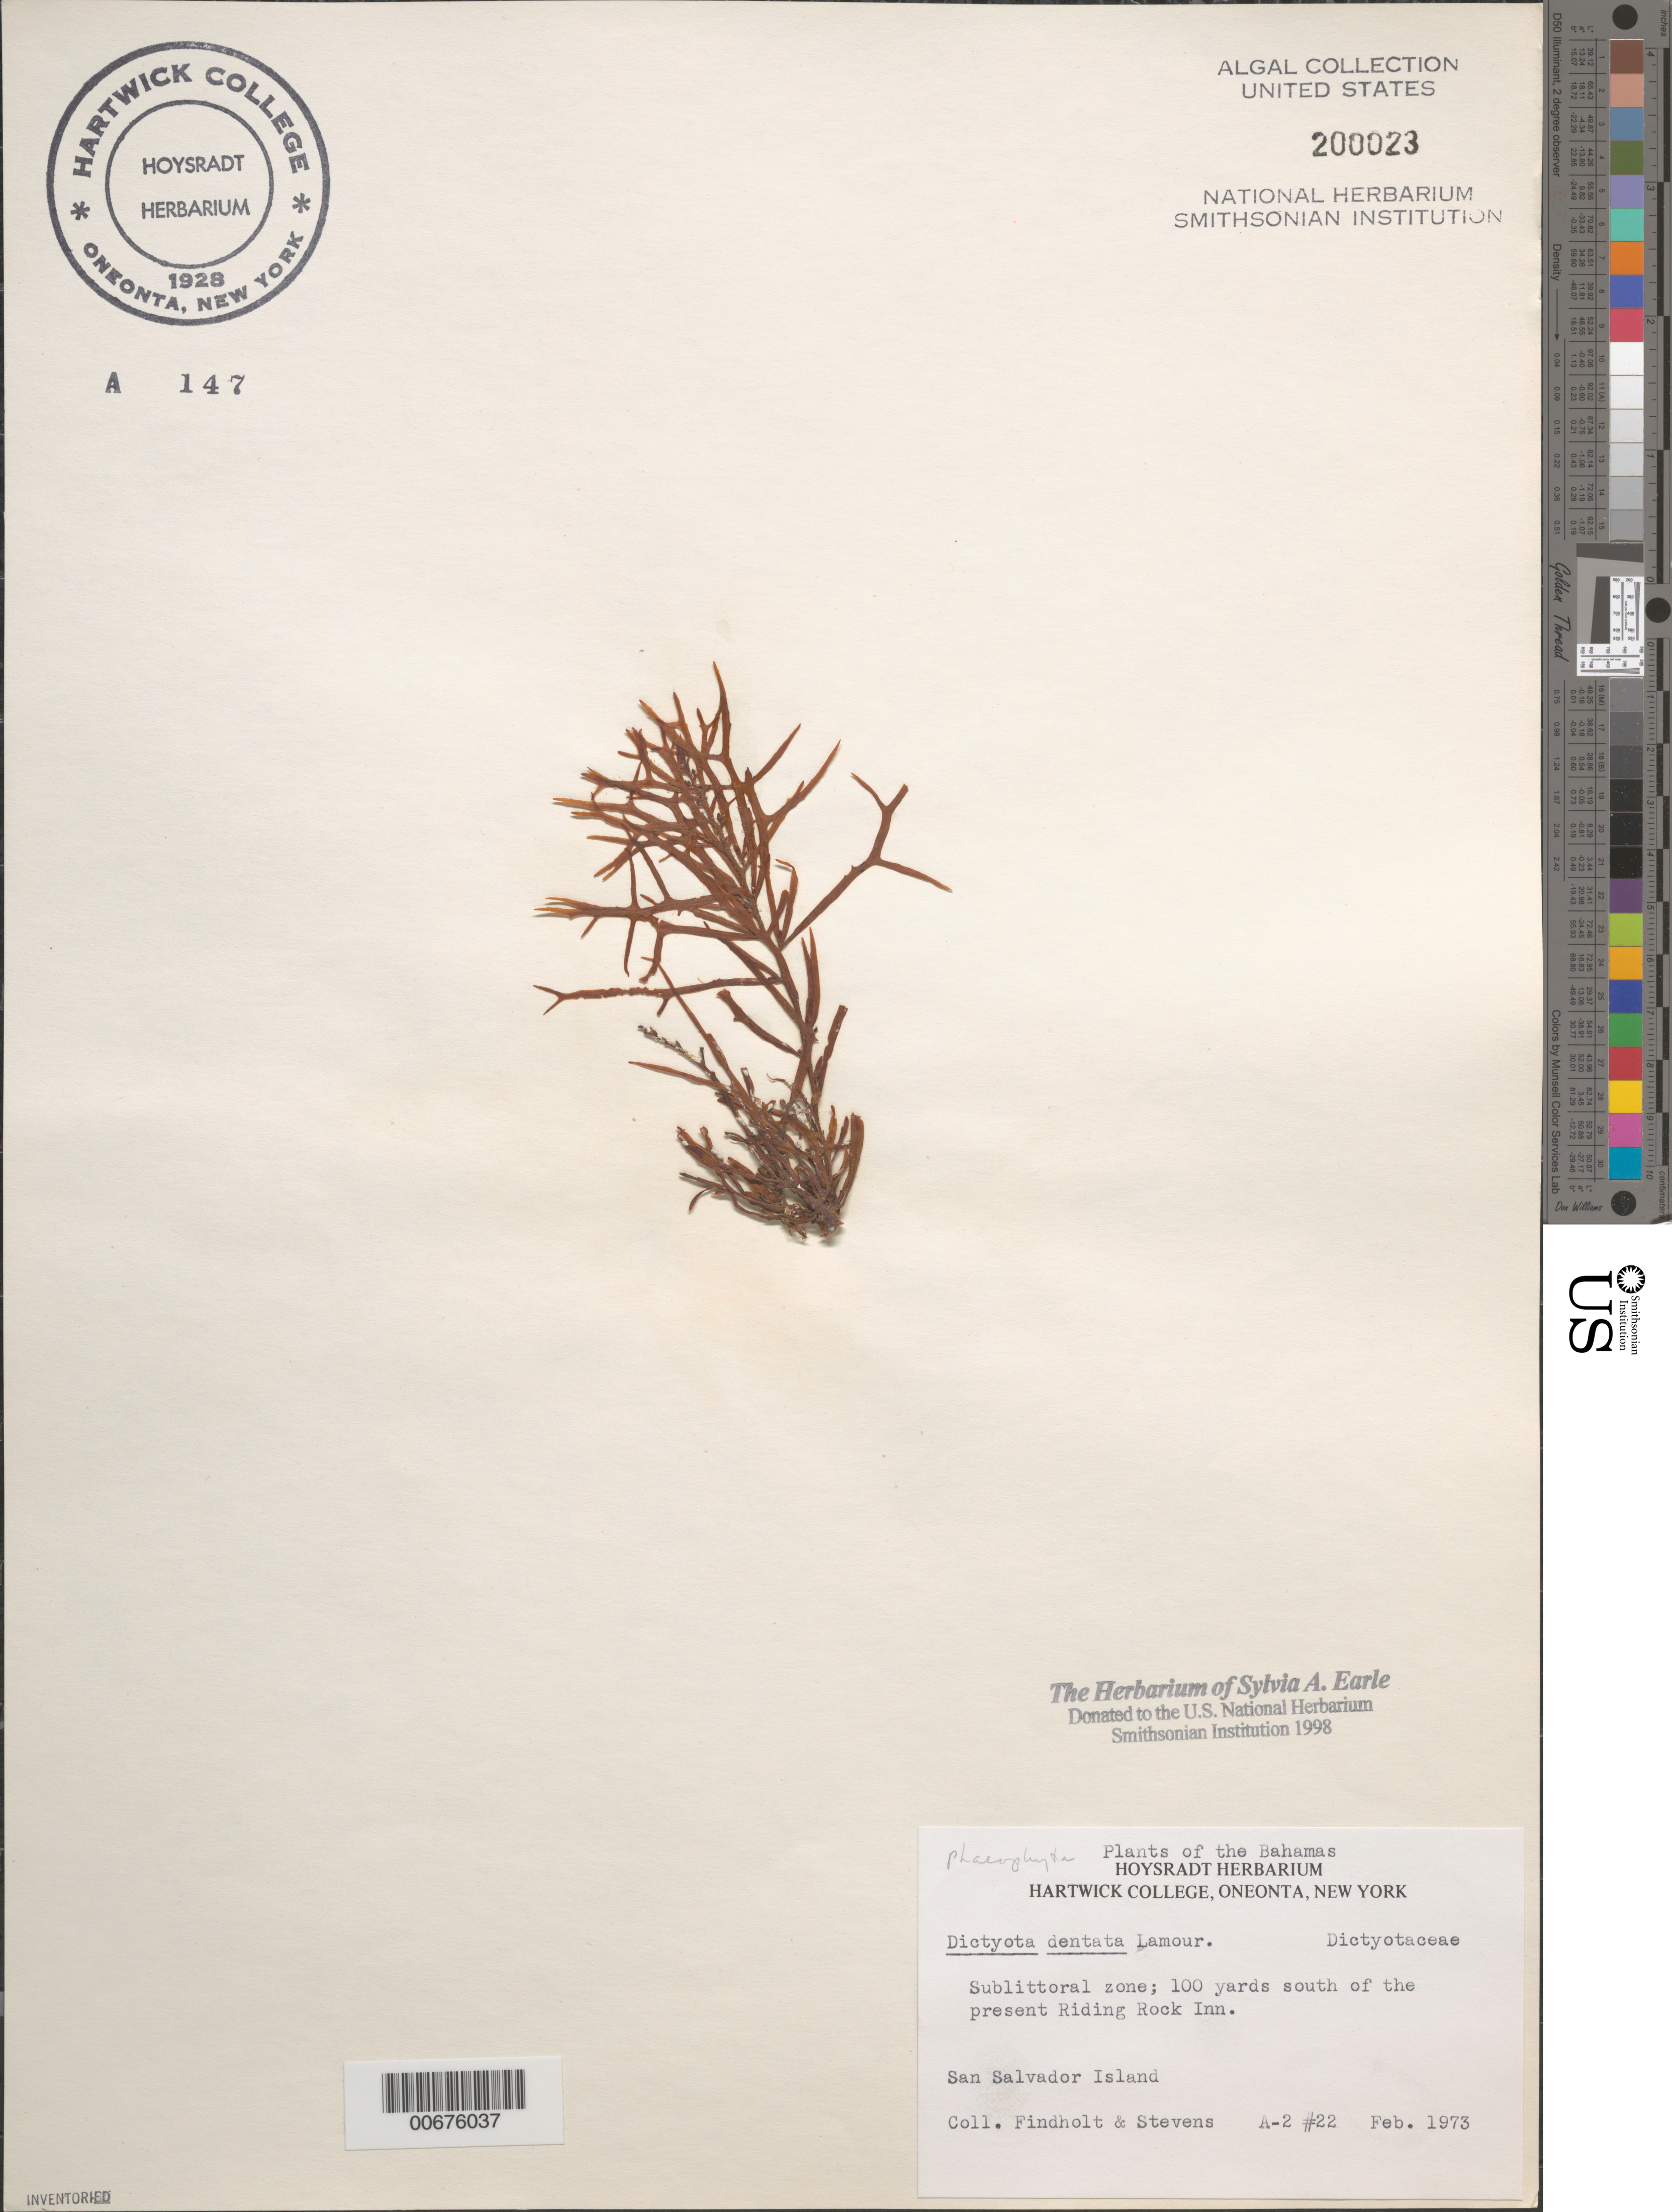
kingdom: Chromista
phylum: Ochrophyta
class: Phaeophyceae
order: Dictyotales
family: Dictyotaceae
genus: Dictyota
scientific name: Dictyota mertensii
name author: (C. Mart.) Kütz.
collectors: -. Findholt & -- Stevens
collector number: A-2 22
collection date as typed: Feb 1973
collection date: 1973-02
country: Bahamas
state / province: San Salvador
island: San Salvador Island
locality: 100 yards south of Riding Rock Inn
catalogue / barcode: US 200023